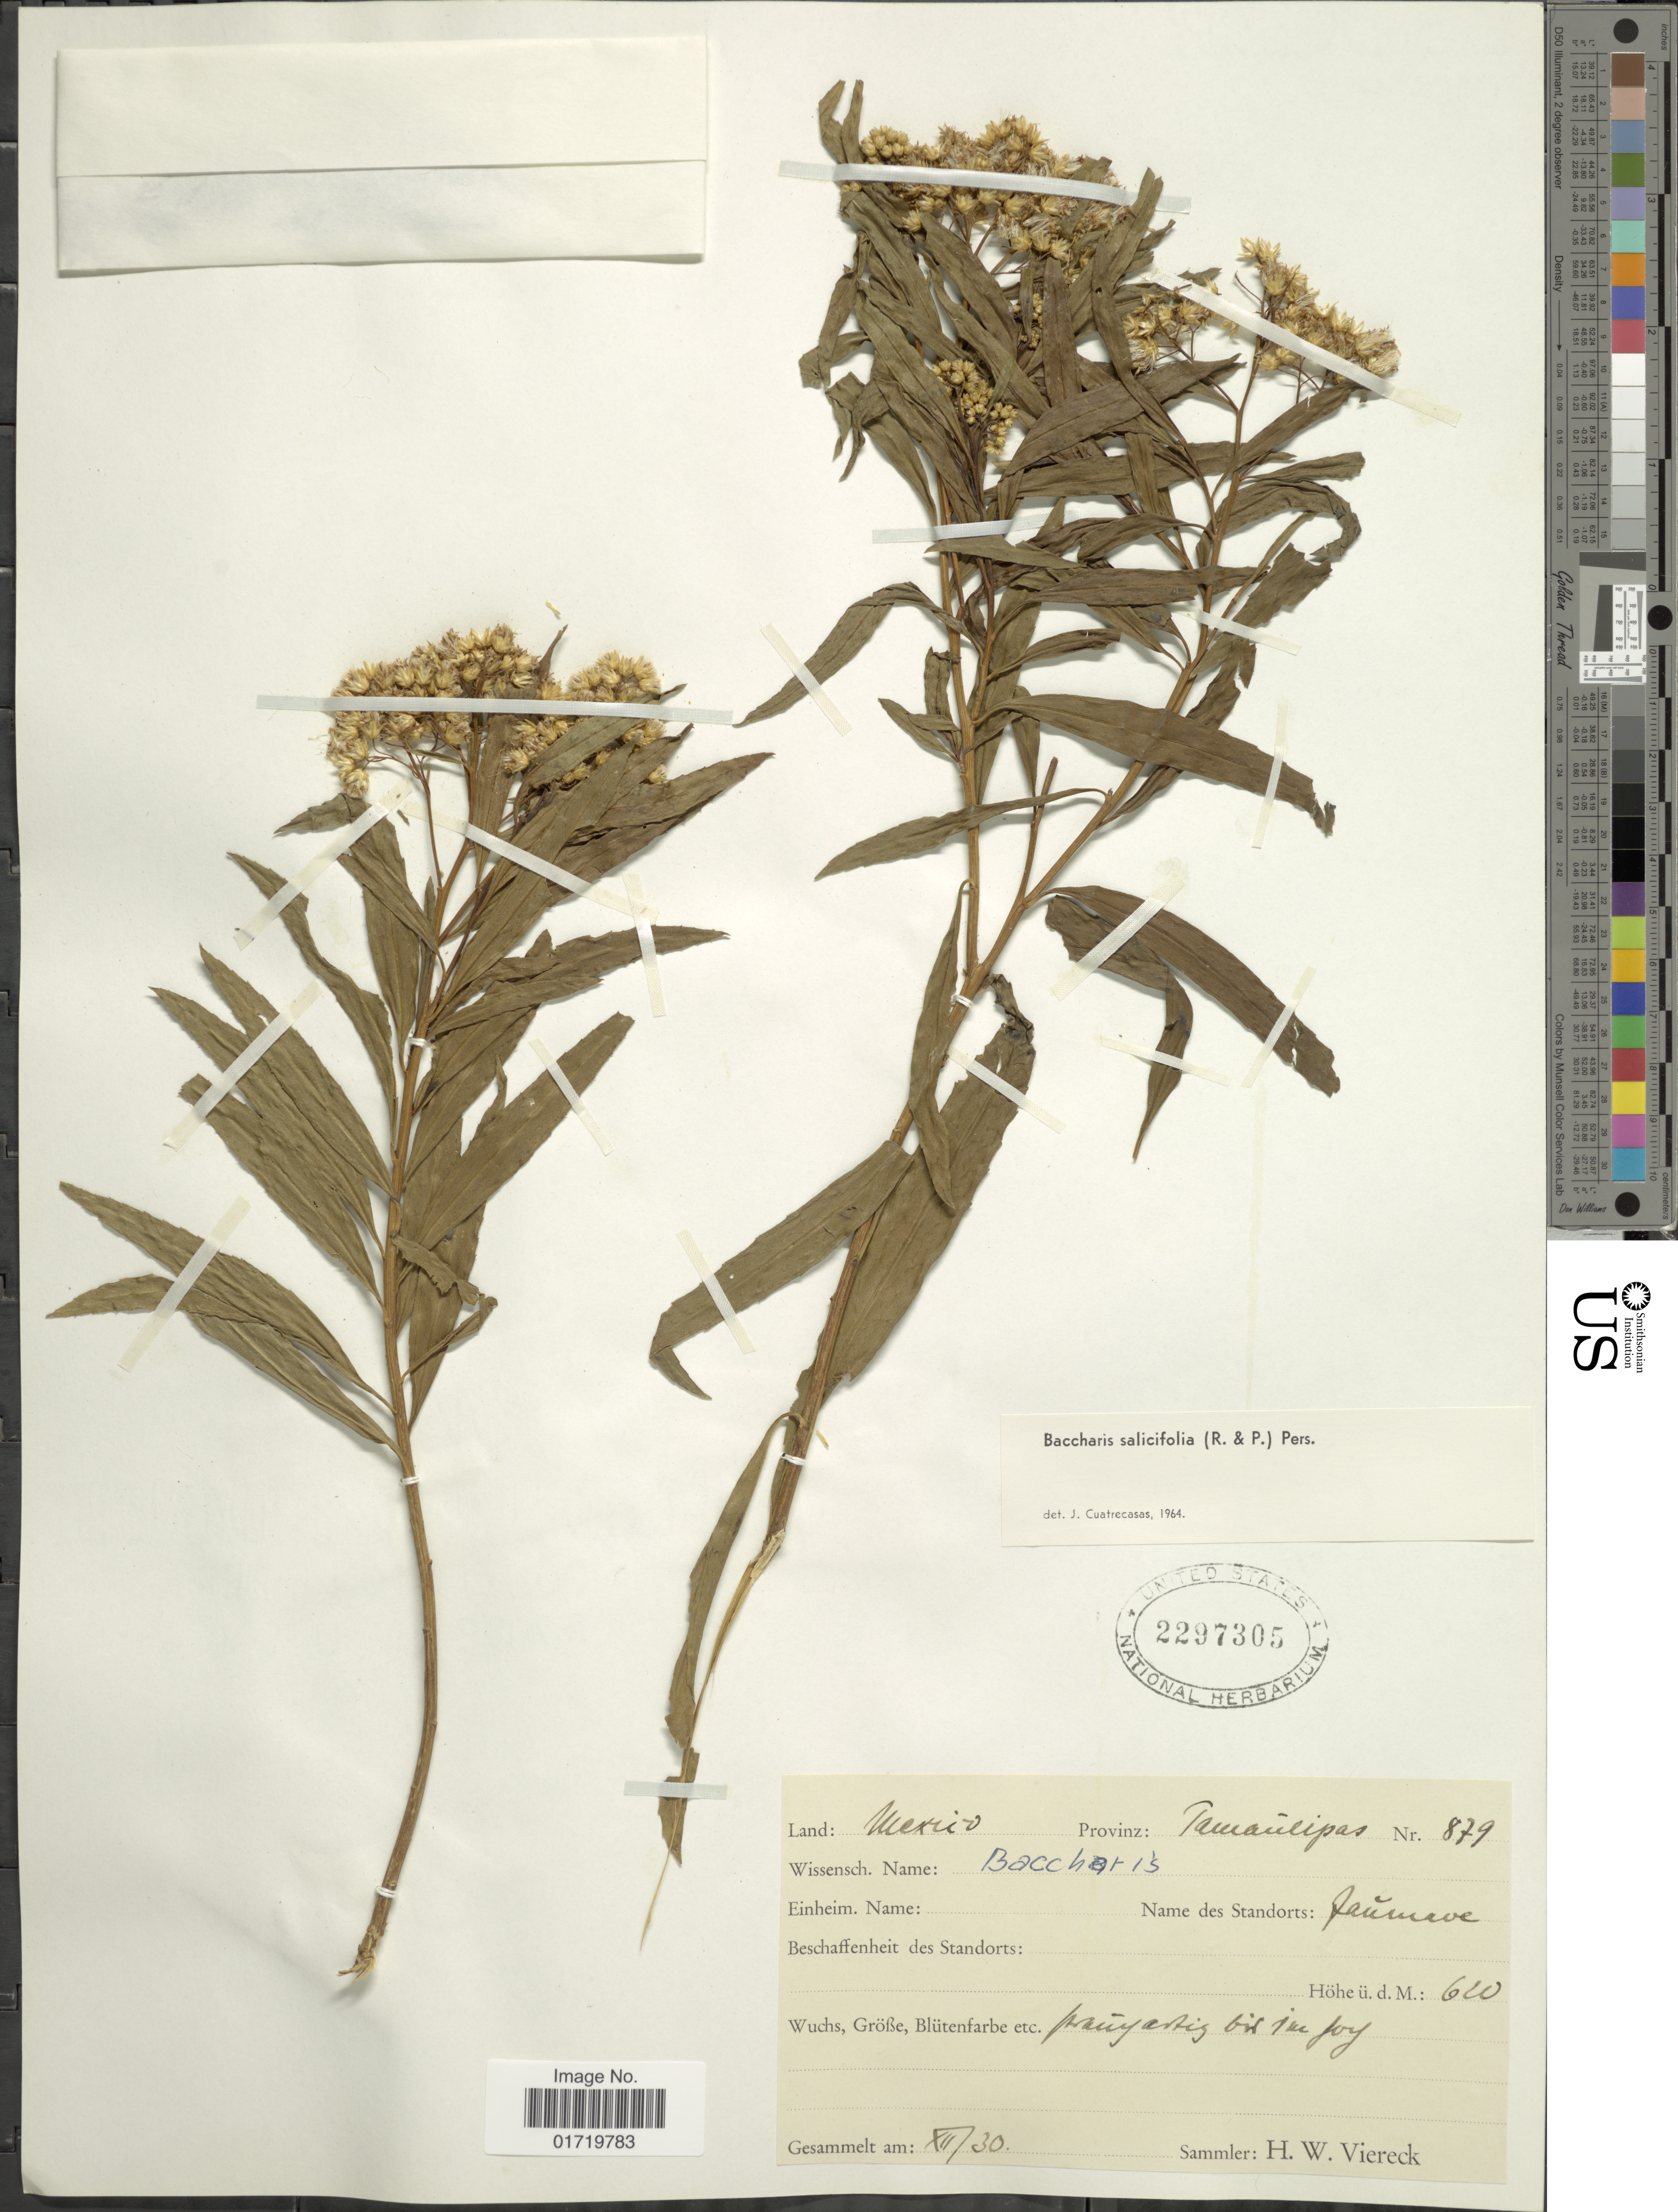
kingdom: Plantae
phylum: Tracheophyta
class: Magnoliopsida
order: Asterales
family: Asteraceae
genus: Baccharis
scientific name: Baccharis salicifolia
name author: (Ruiz & Pav.) Pers.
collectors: H. W. Viereck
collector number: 879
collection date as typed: Transcribed d/m/y: /12/30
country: Mexico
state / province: Tamaulipas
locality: Provinz: Tamaulipas, Jaumave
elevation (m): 620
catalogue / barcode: US 2297305